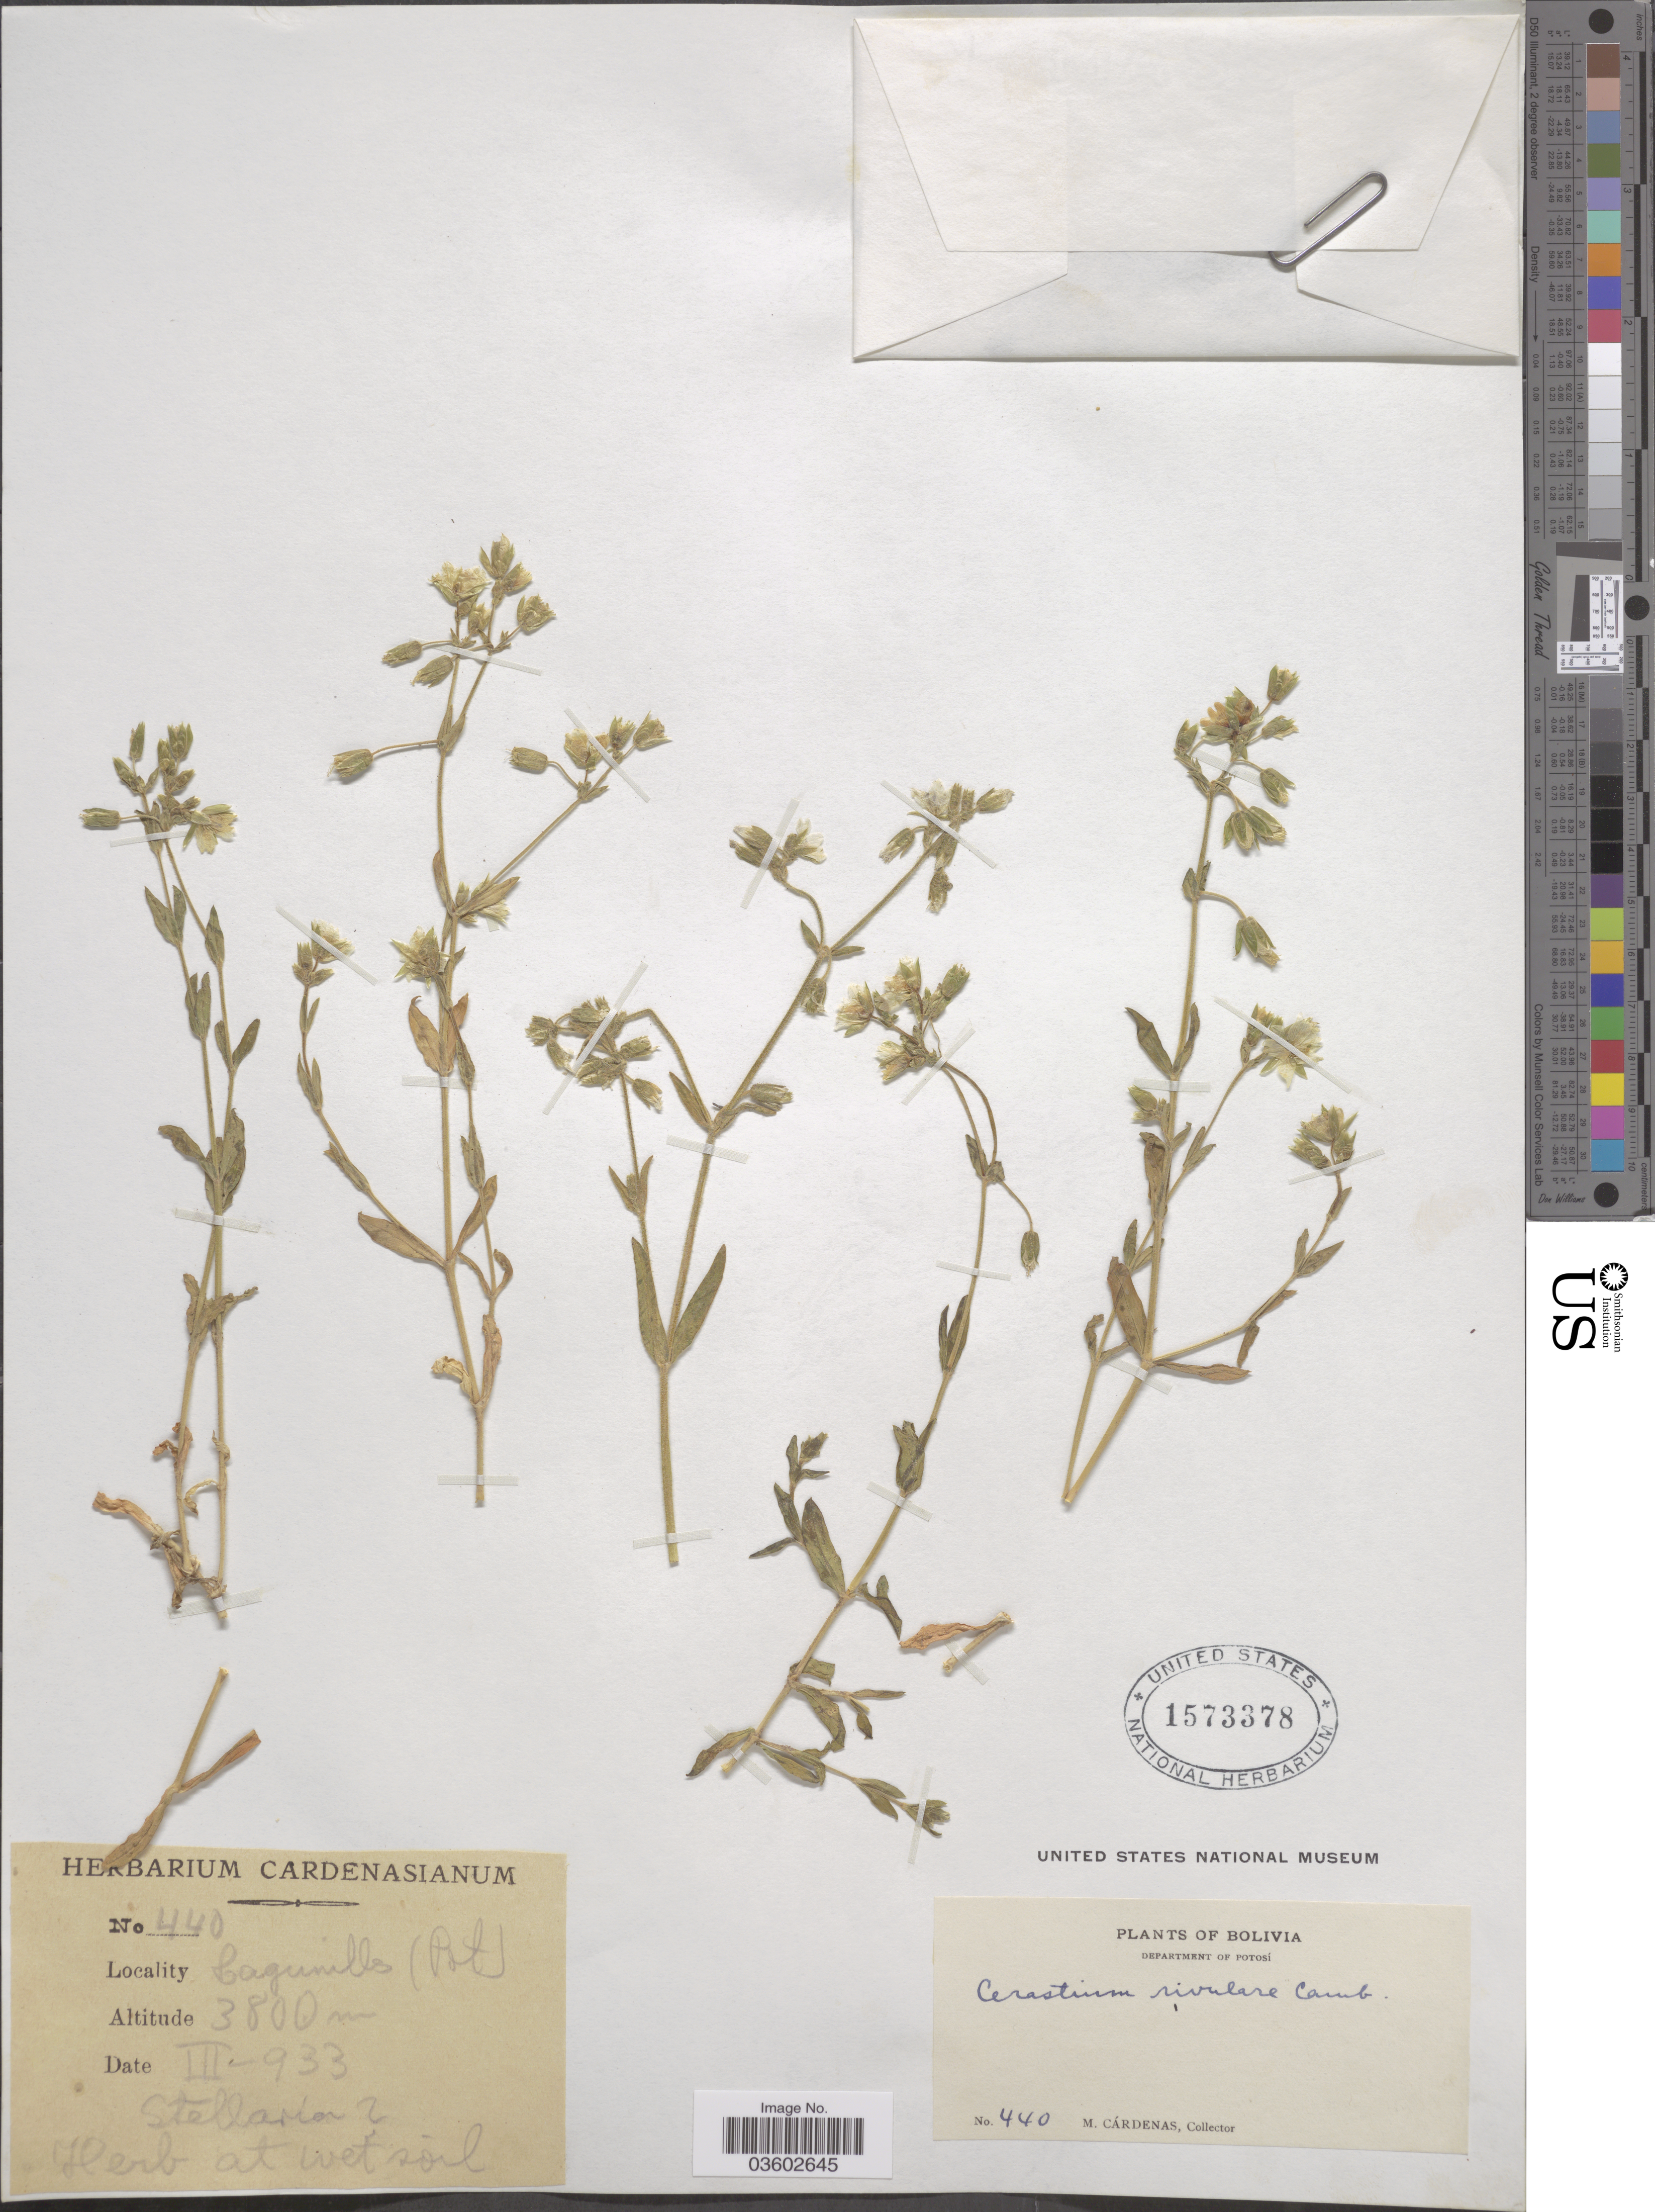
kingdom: Plantae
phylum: Tracheophyta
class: Magnoliopsida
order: Caryophyllales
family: Caryophyllaceae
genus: Cerastium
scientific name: Cerastium rivulare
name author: Cambess.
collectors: M. Cárdenas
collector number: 440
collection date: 1933-03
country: Bolivia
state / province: Potosi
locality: Lagunillas. Department of Potosí.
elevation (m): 3800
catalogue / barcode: US 1573378